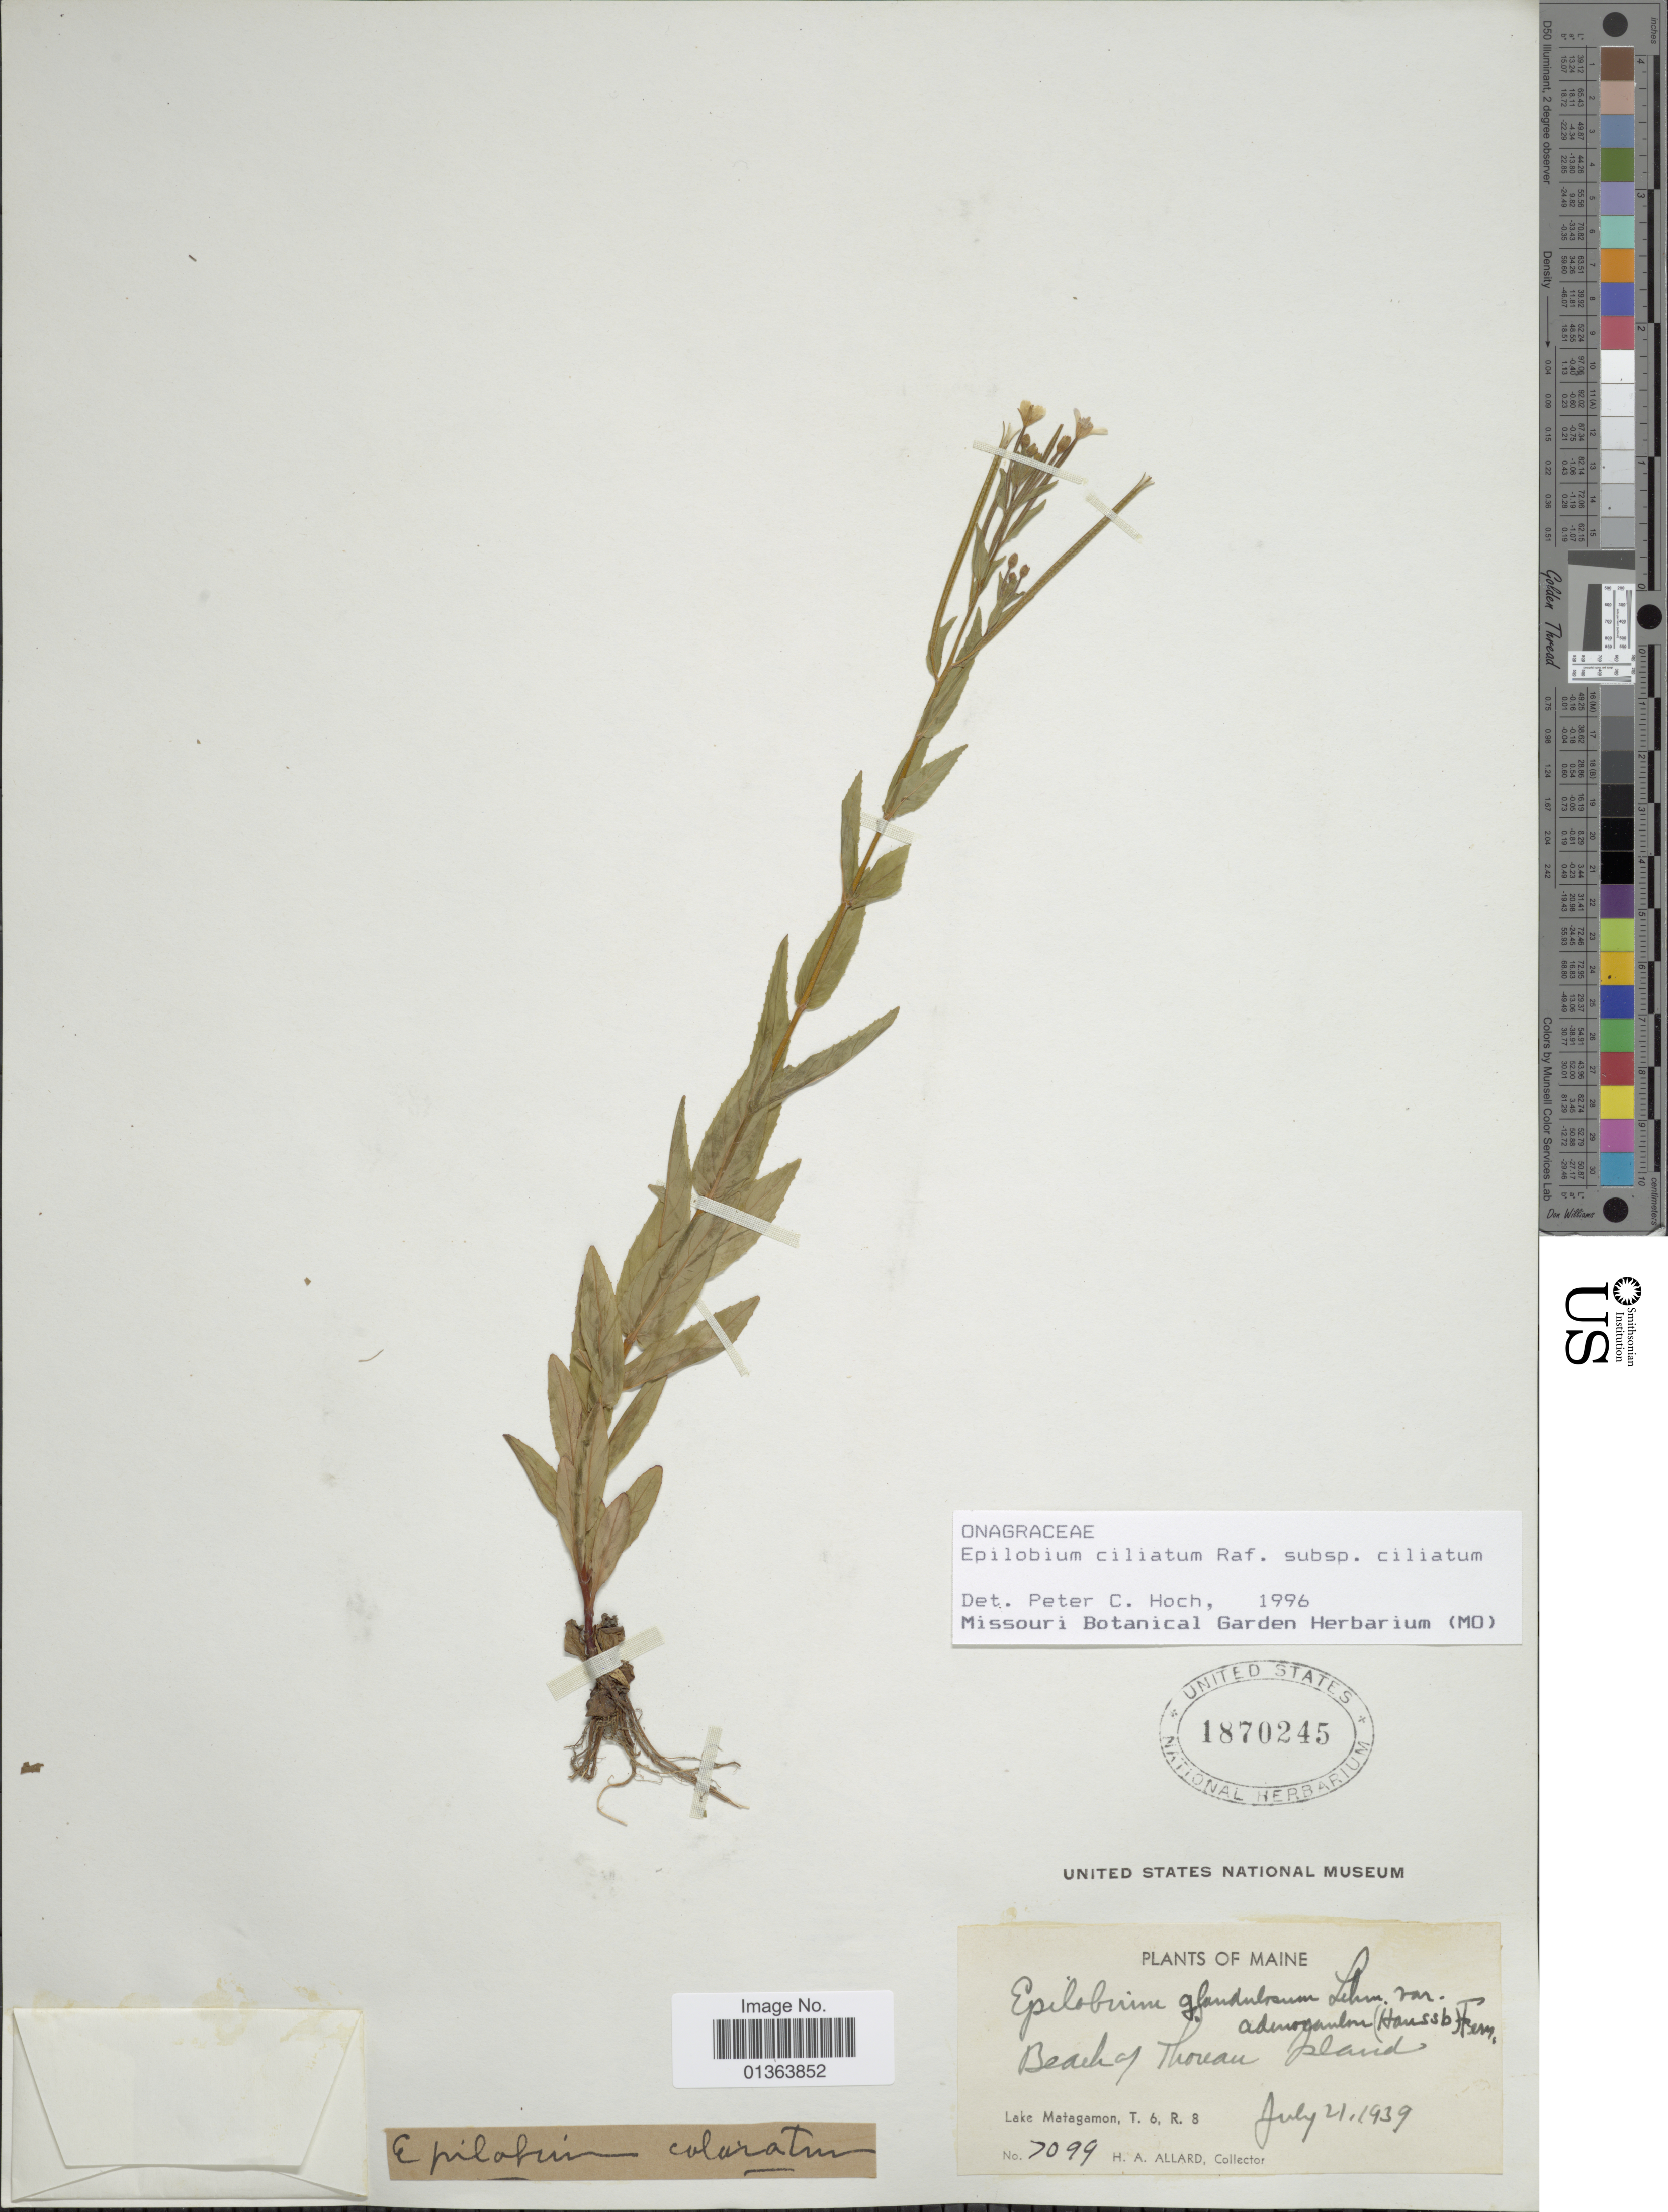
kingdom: Plantae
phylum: Tracheophyta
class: Magnoliopsida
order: Myrtales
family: Onagraceae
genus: Epilobium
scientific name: Epilobium ciliatum subsp. ciliatum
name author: Raf.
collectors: H. A. Allard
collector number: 7099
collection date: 1939-07-21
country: United States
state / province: Maine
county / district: Piscataquis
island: Thoreau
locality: Beach of Thoreau Island. Lake Matagamon, T. 6, R. 8.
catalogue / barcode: US 1870245